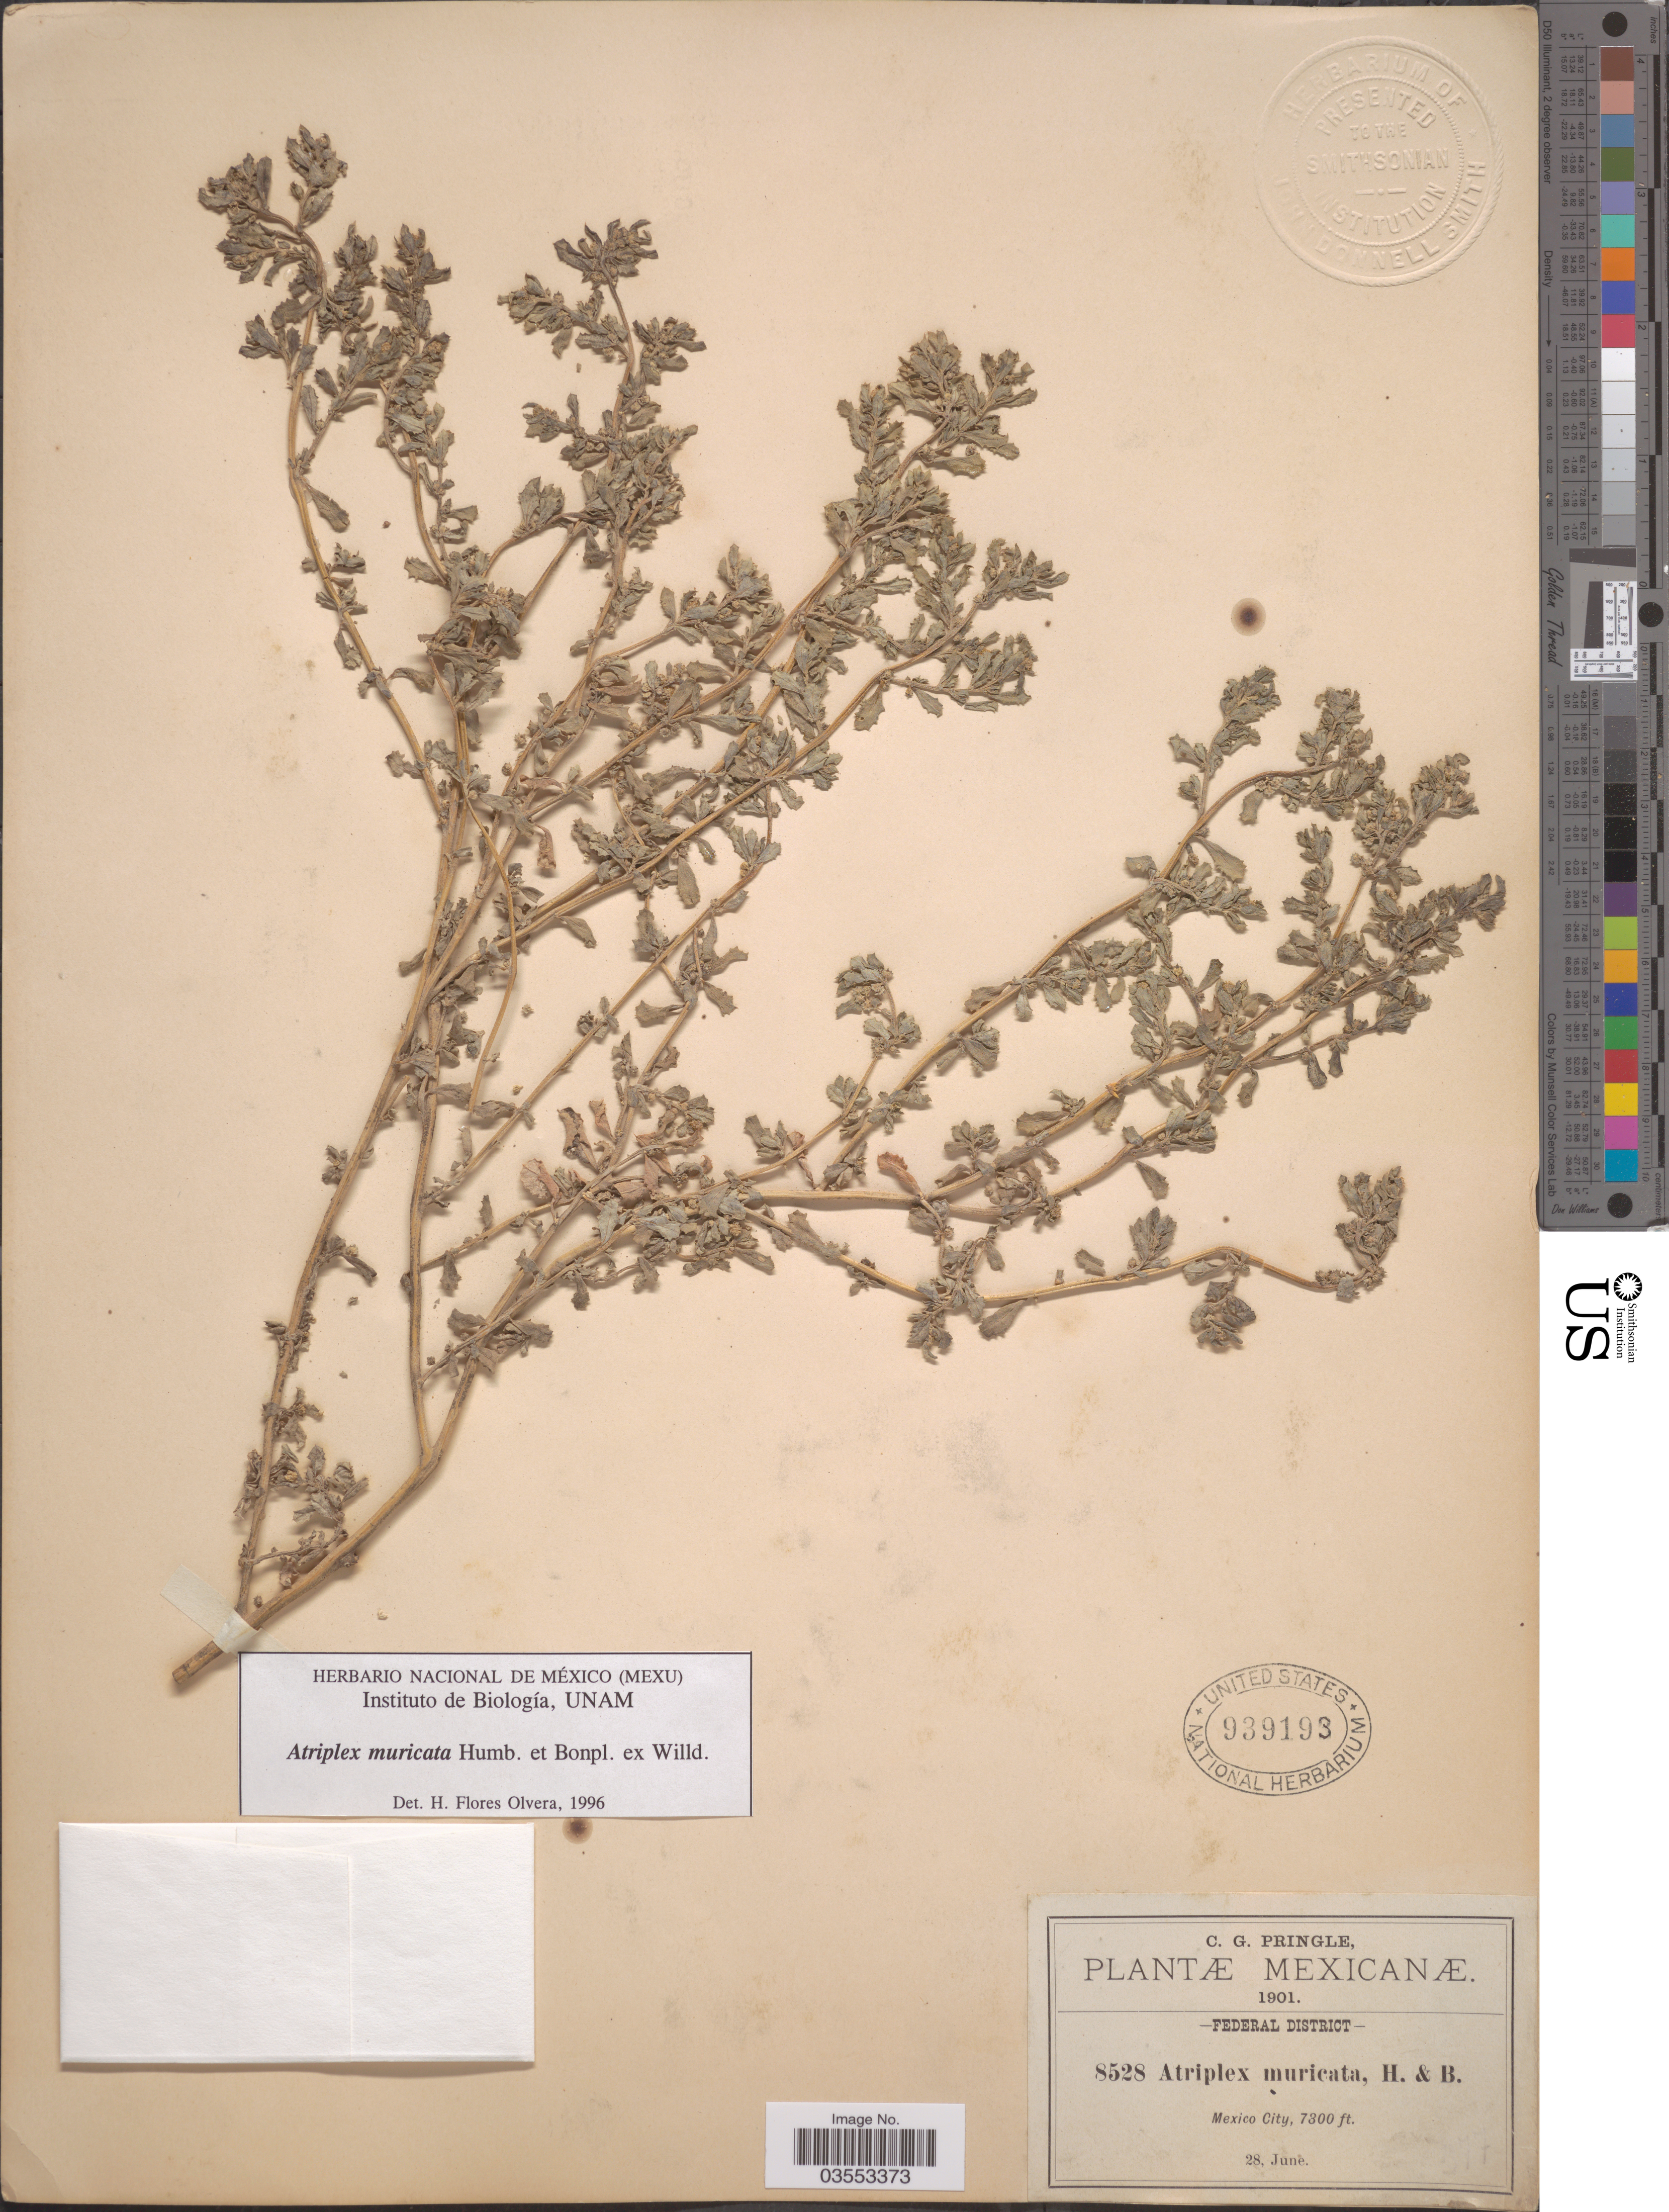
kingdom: Plantae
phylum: Tracheophyta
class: Magnoliopsida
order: Caryophyllales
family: Amaranthaceae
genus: Atriplex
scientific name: Atriplex muricata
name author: Humb. & Bonpl. ex Willd.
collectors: C. G. Pringle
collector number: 8528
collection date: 1901-06-28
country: Mexico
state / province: Distrito Federal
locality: Federal District. Mexico City.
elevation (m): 2225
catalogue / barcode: US 939193